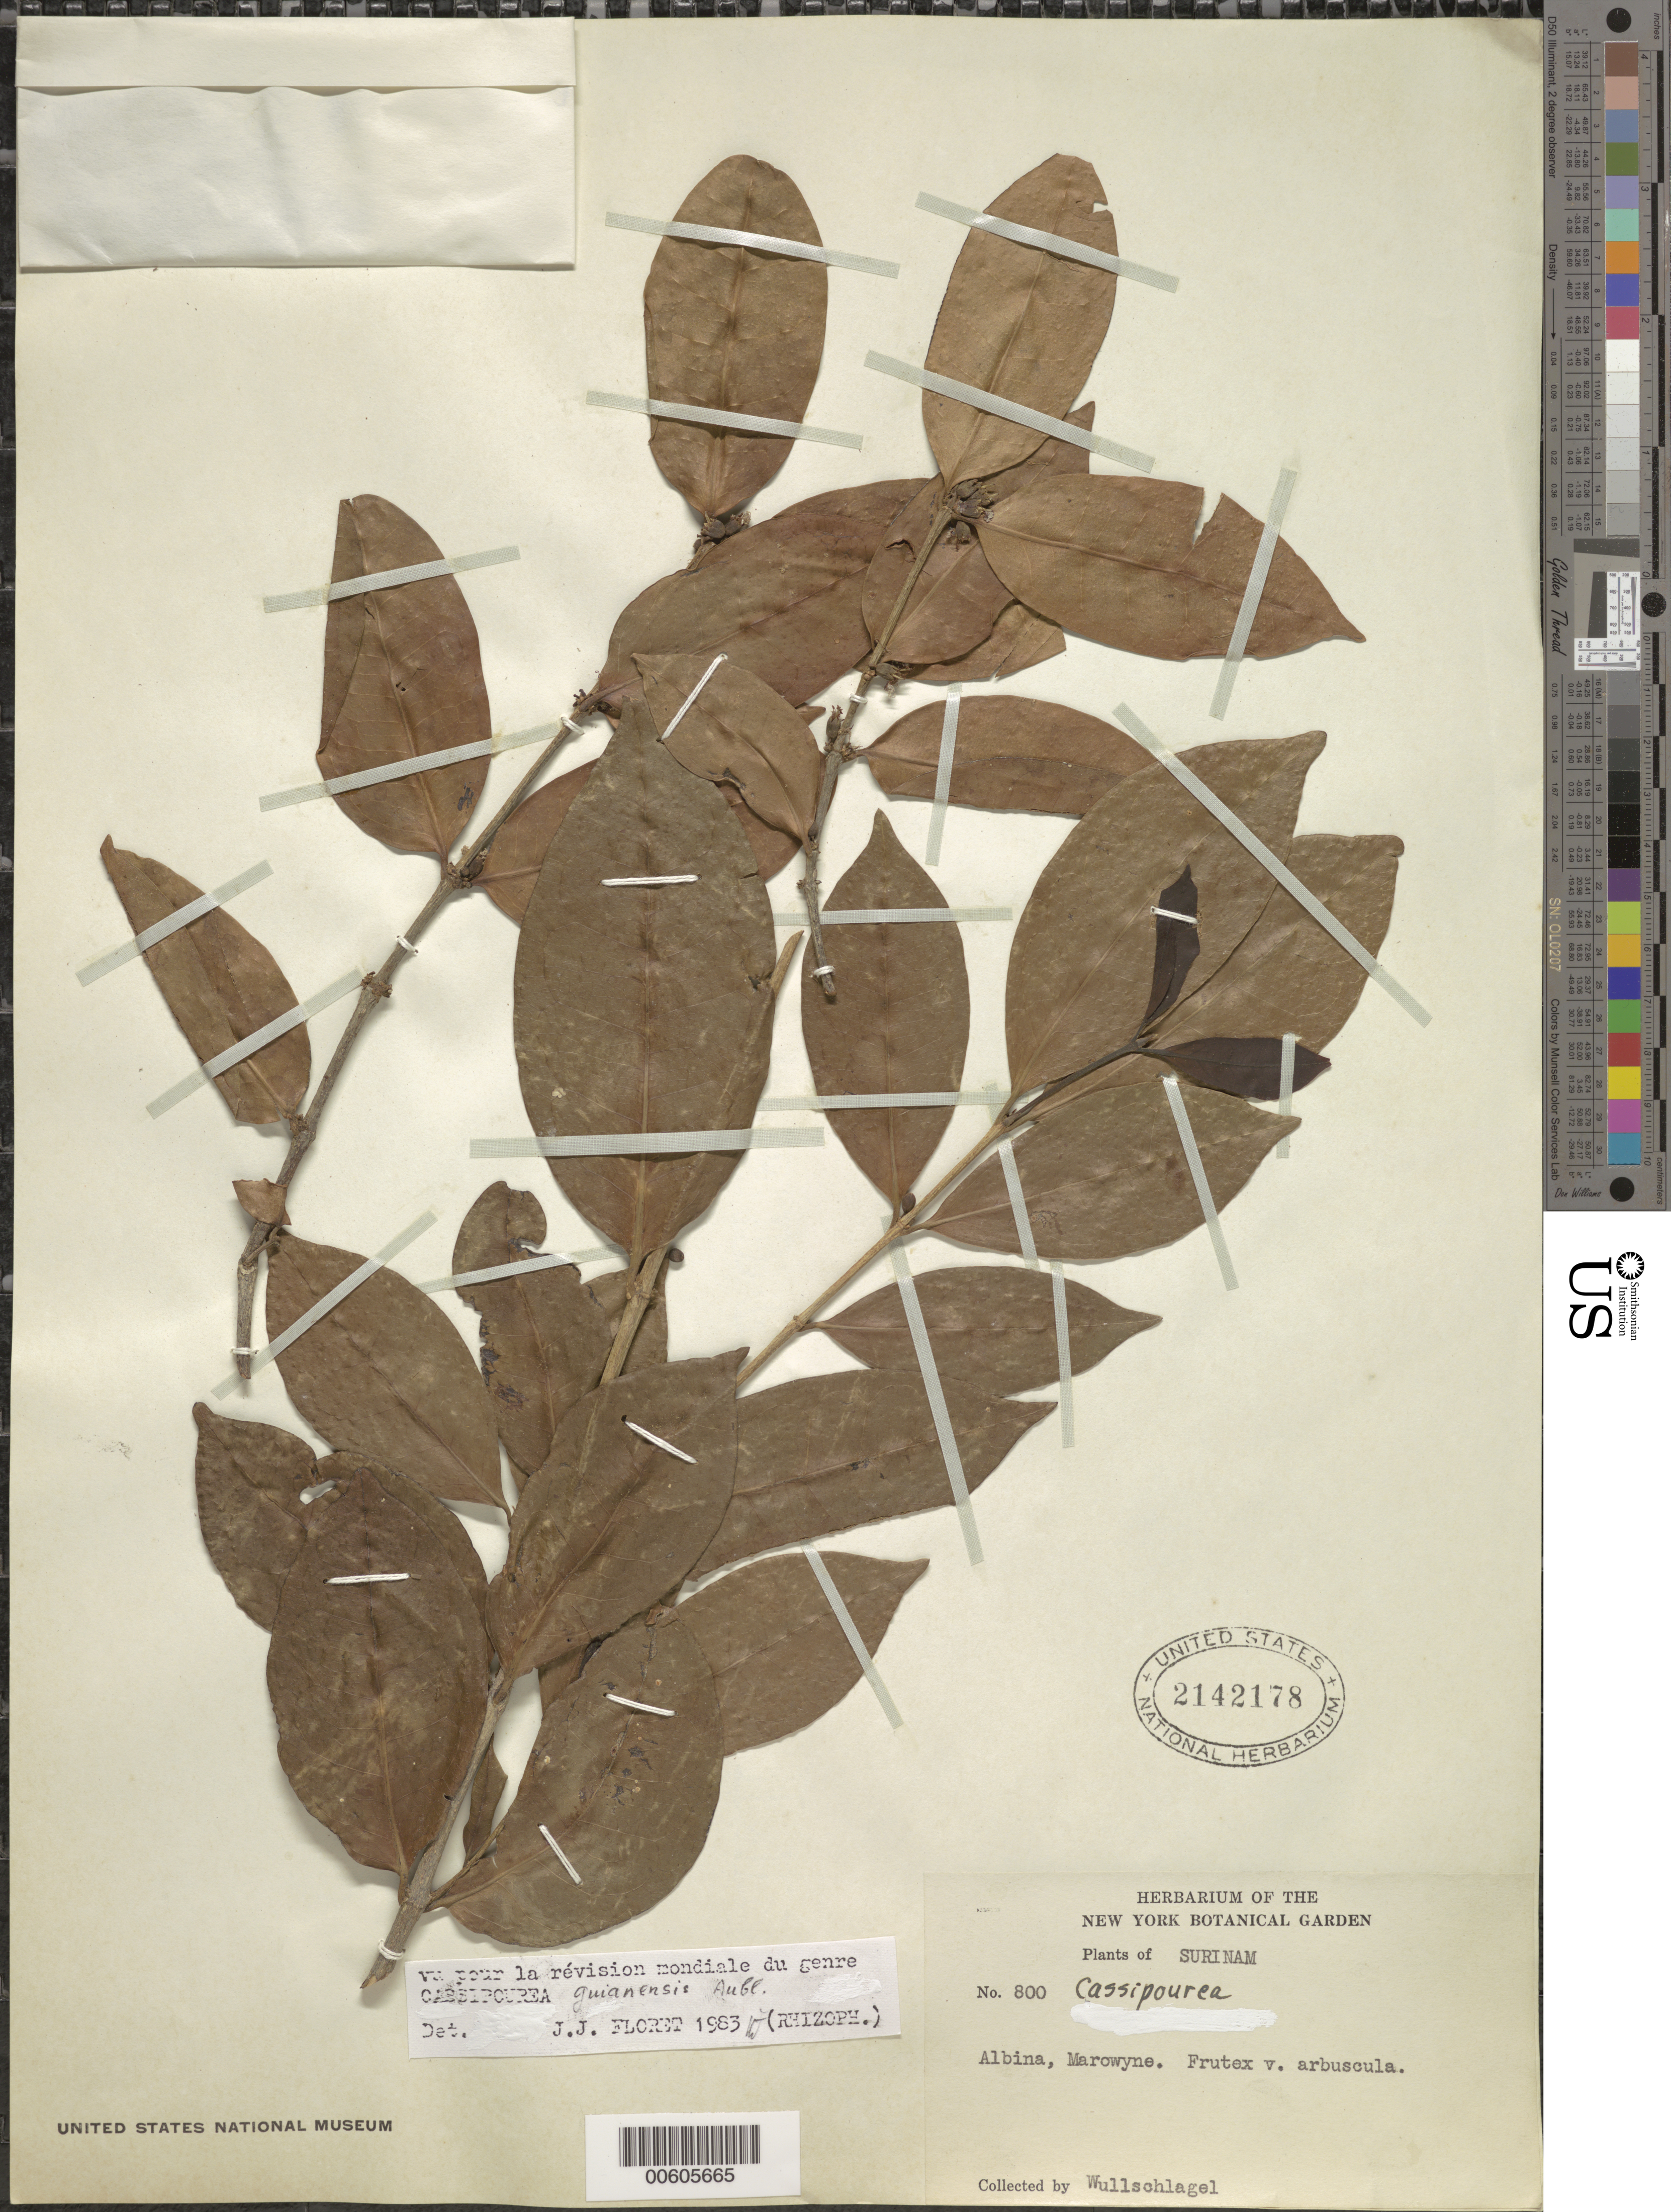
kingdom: Plantae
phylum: Tracheophyta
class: Magnoliopsida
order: Malpighiales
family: Rhizophoraceae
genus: Cassipourea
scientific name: Cassipourea guianensis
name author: Aubl.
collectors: H. Wullschlägel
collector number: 800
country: Suriname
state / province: Marowijne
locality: Albina, near, Marowijne R.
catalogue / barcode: US 2142178